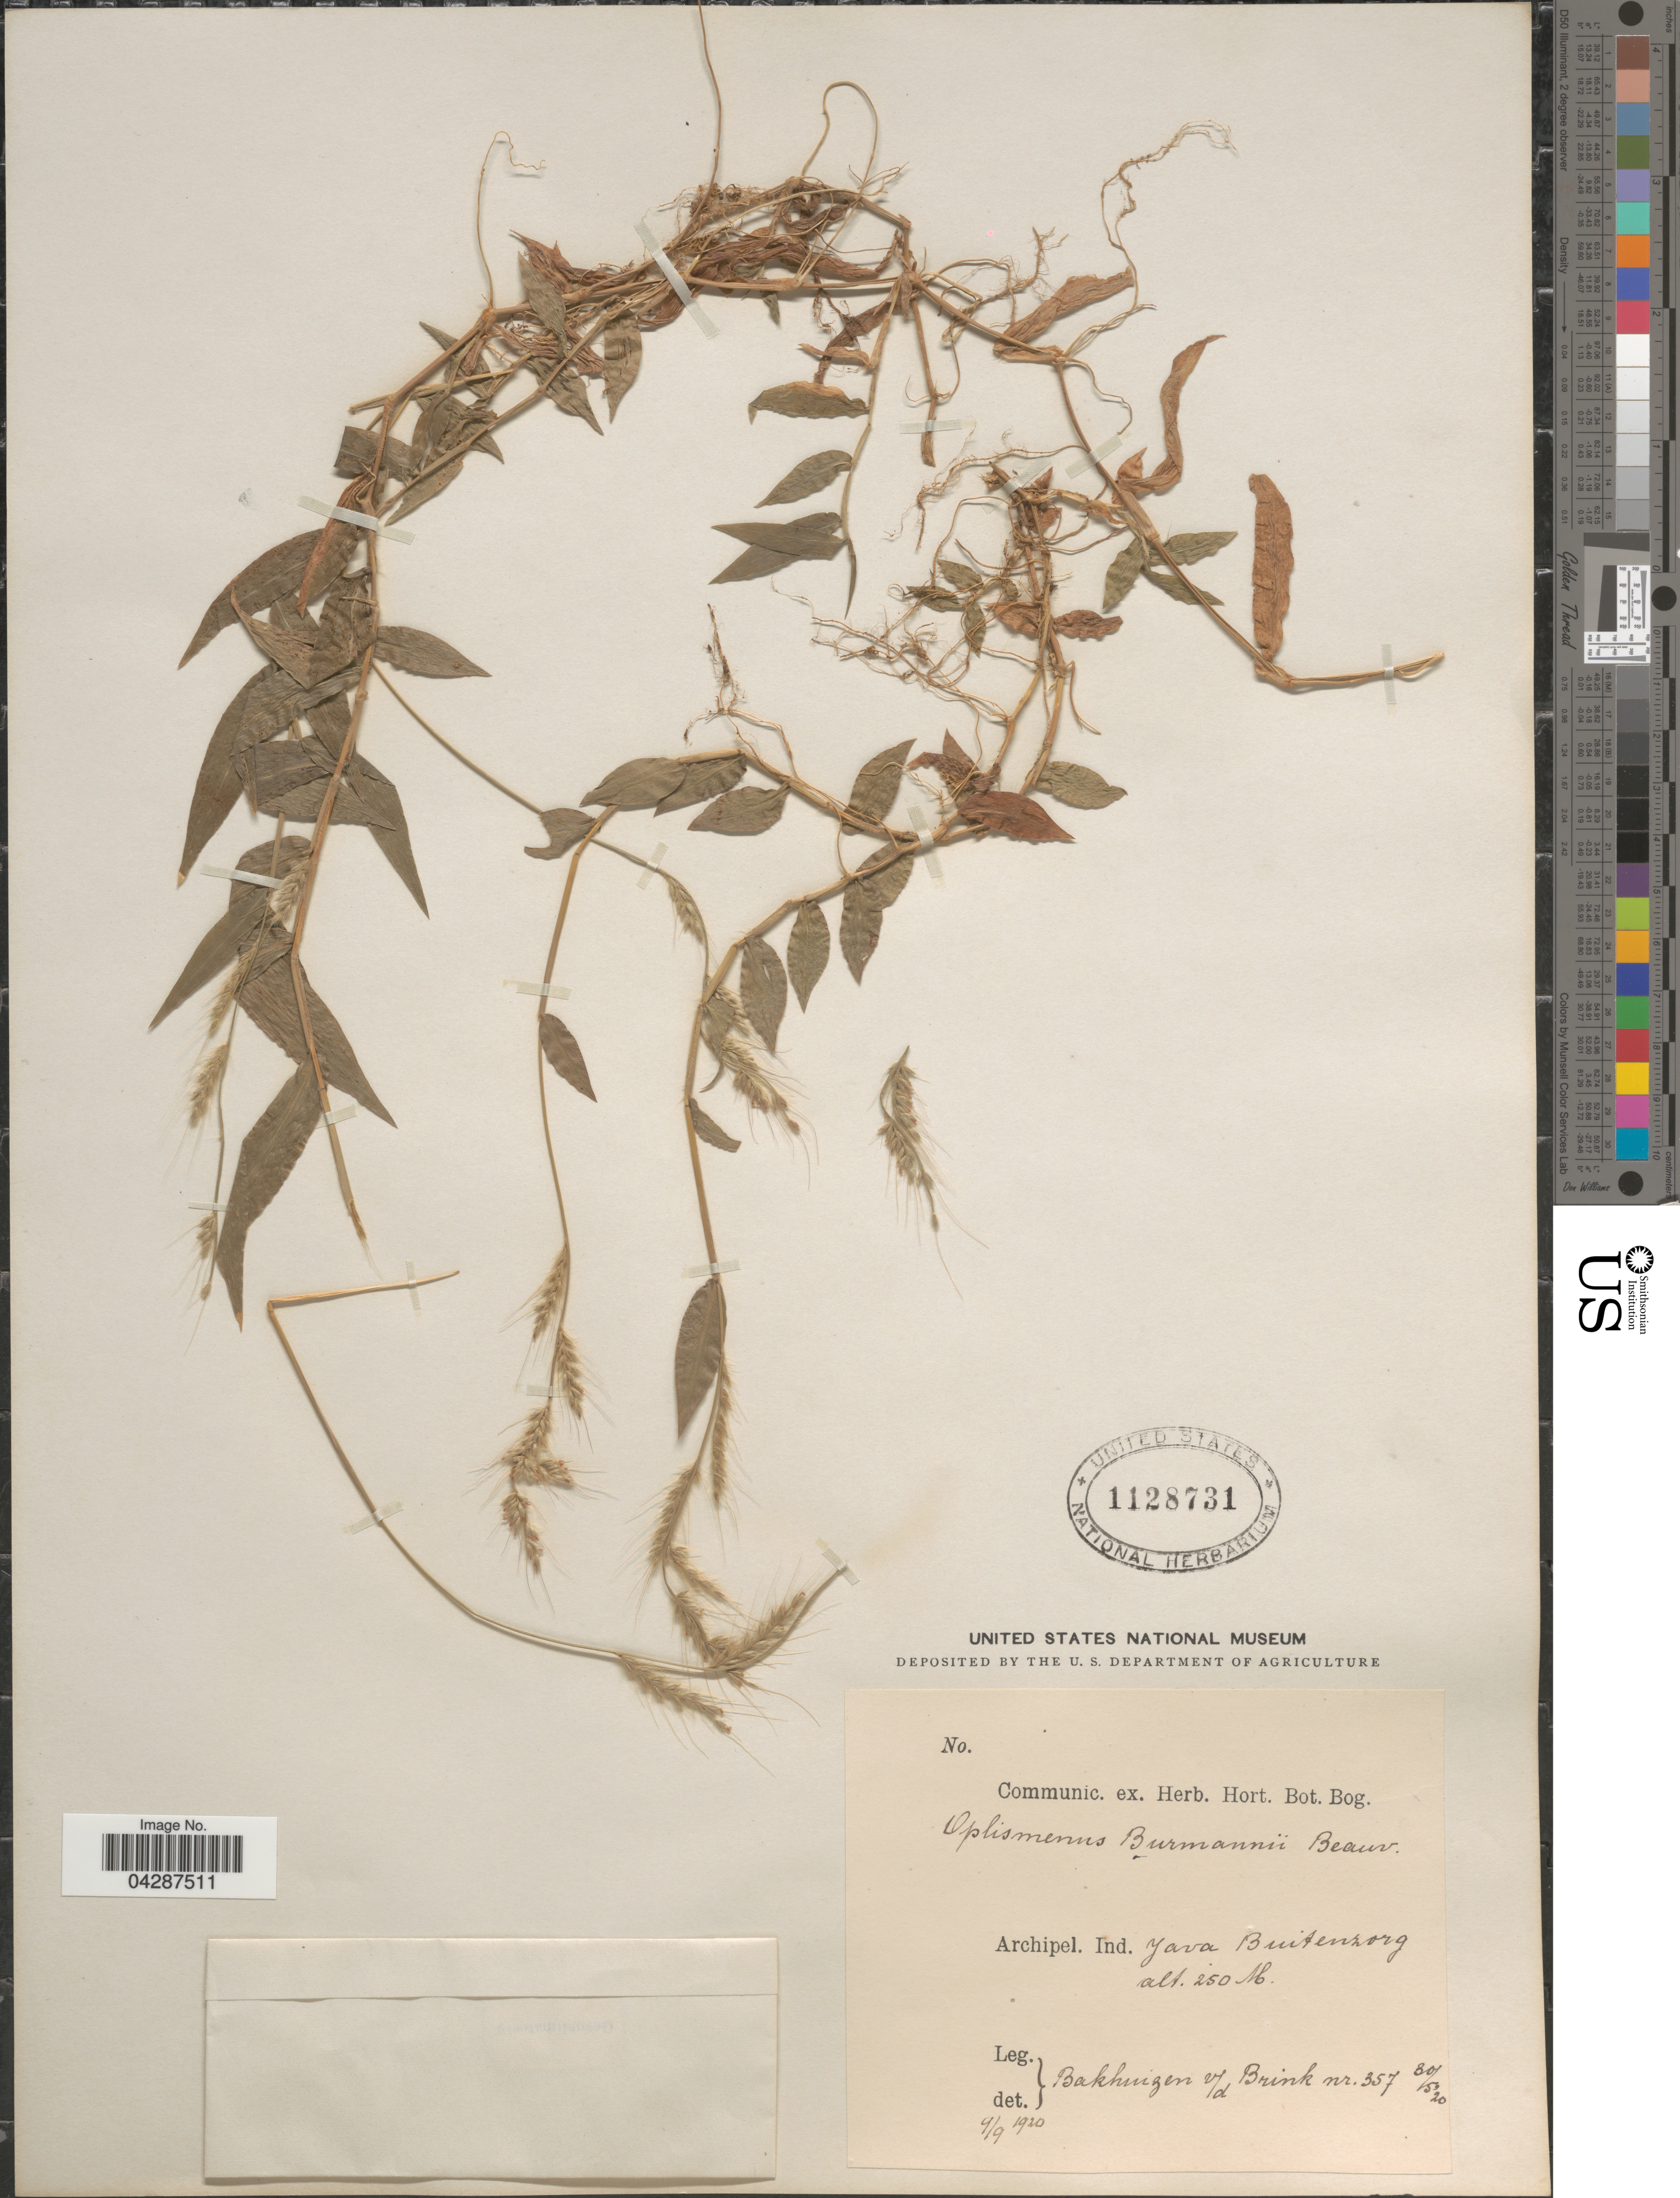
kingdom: Plantae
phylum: Tracheophyta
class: Liliopsida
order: Poales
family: Poaceae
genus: Oplismenus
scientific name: Oplismenus burmannii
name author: (Retz.) P. Beauv.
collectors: R. C. Bakhuizen van den Brink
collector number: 357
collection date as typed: Transcribed d/m/y: 30/5/20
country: Indonesia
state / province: Java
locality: Archipel. Ind. Buitenzorg.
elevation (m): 250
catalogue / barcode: US 1128731